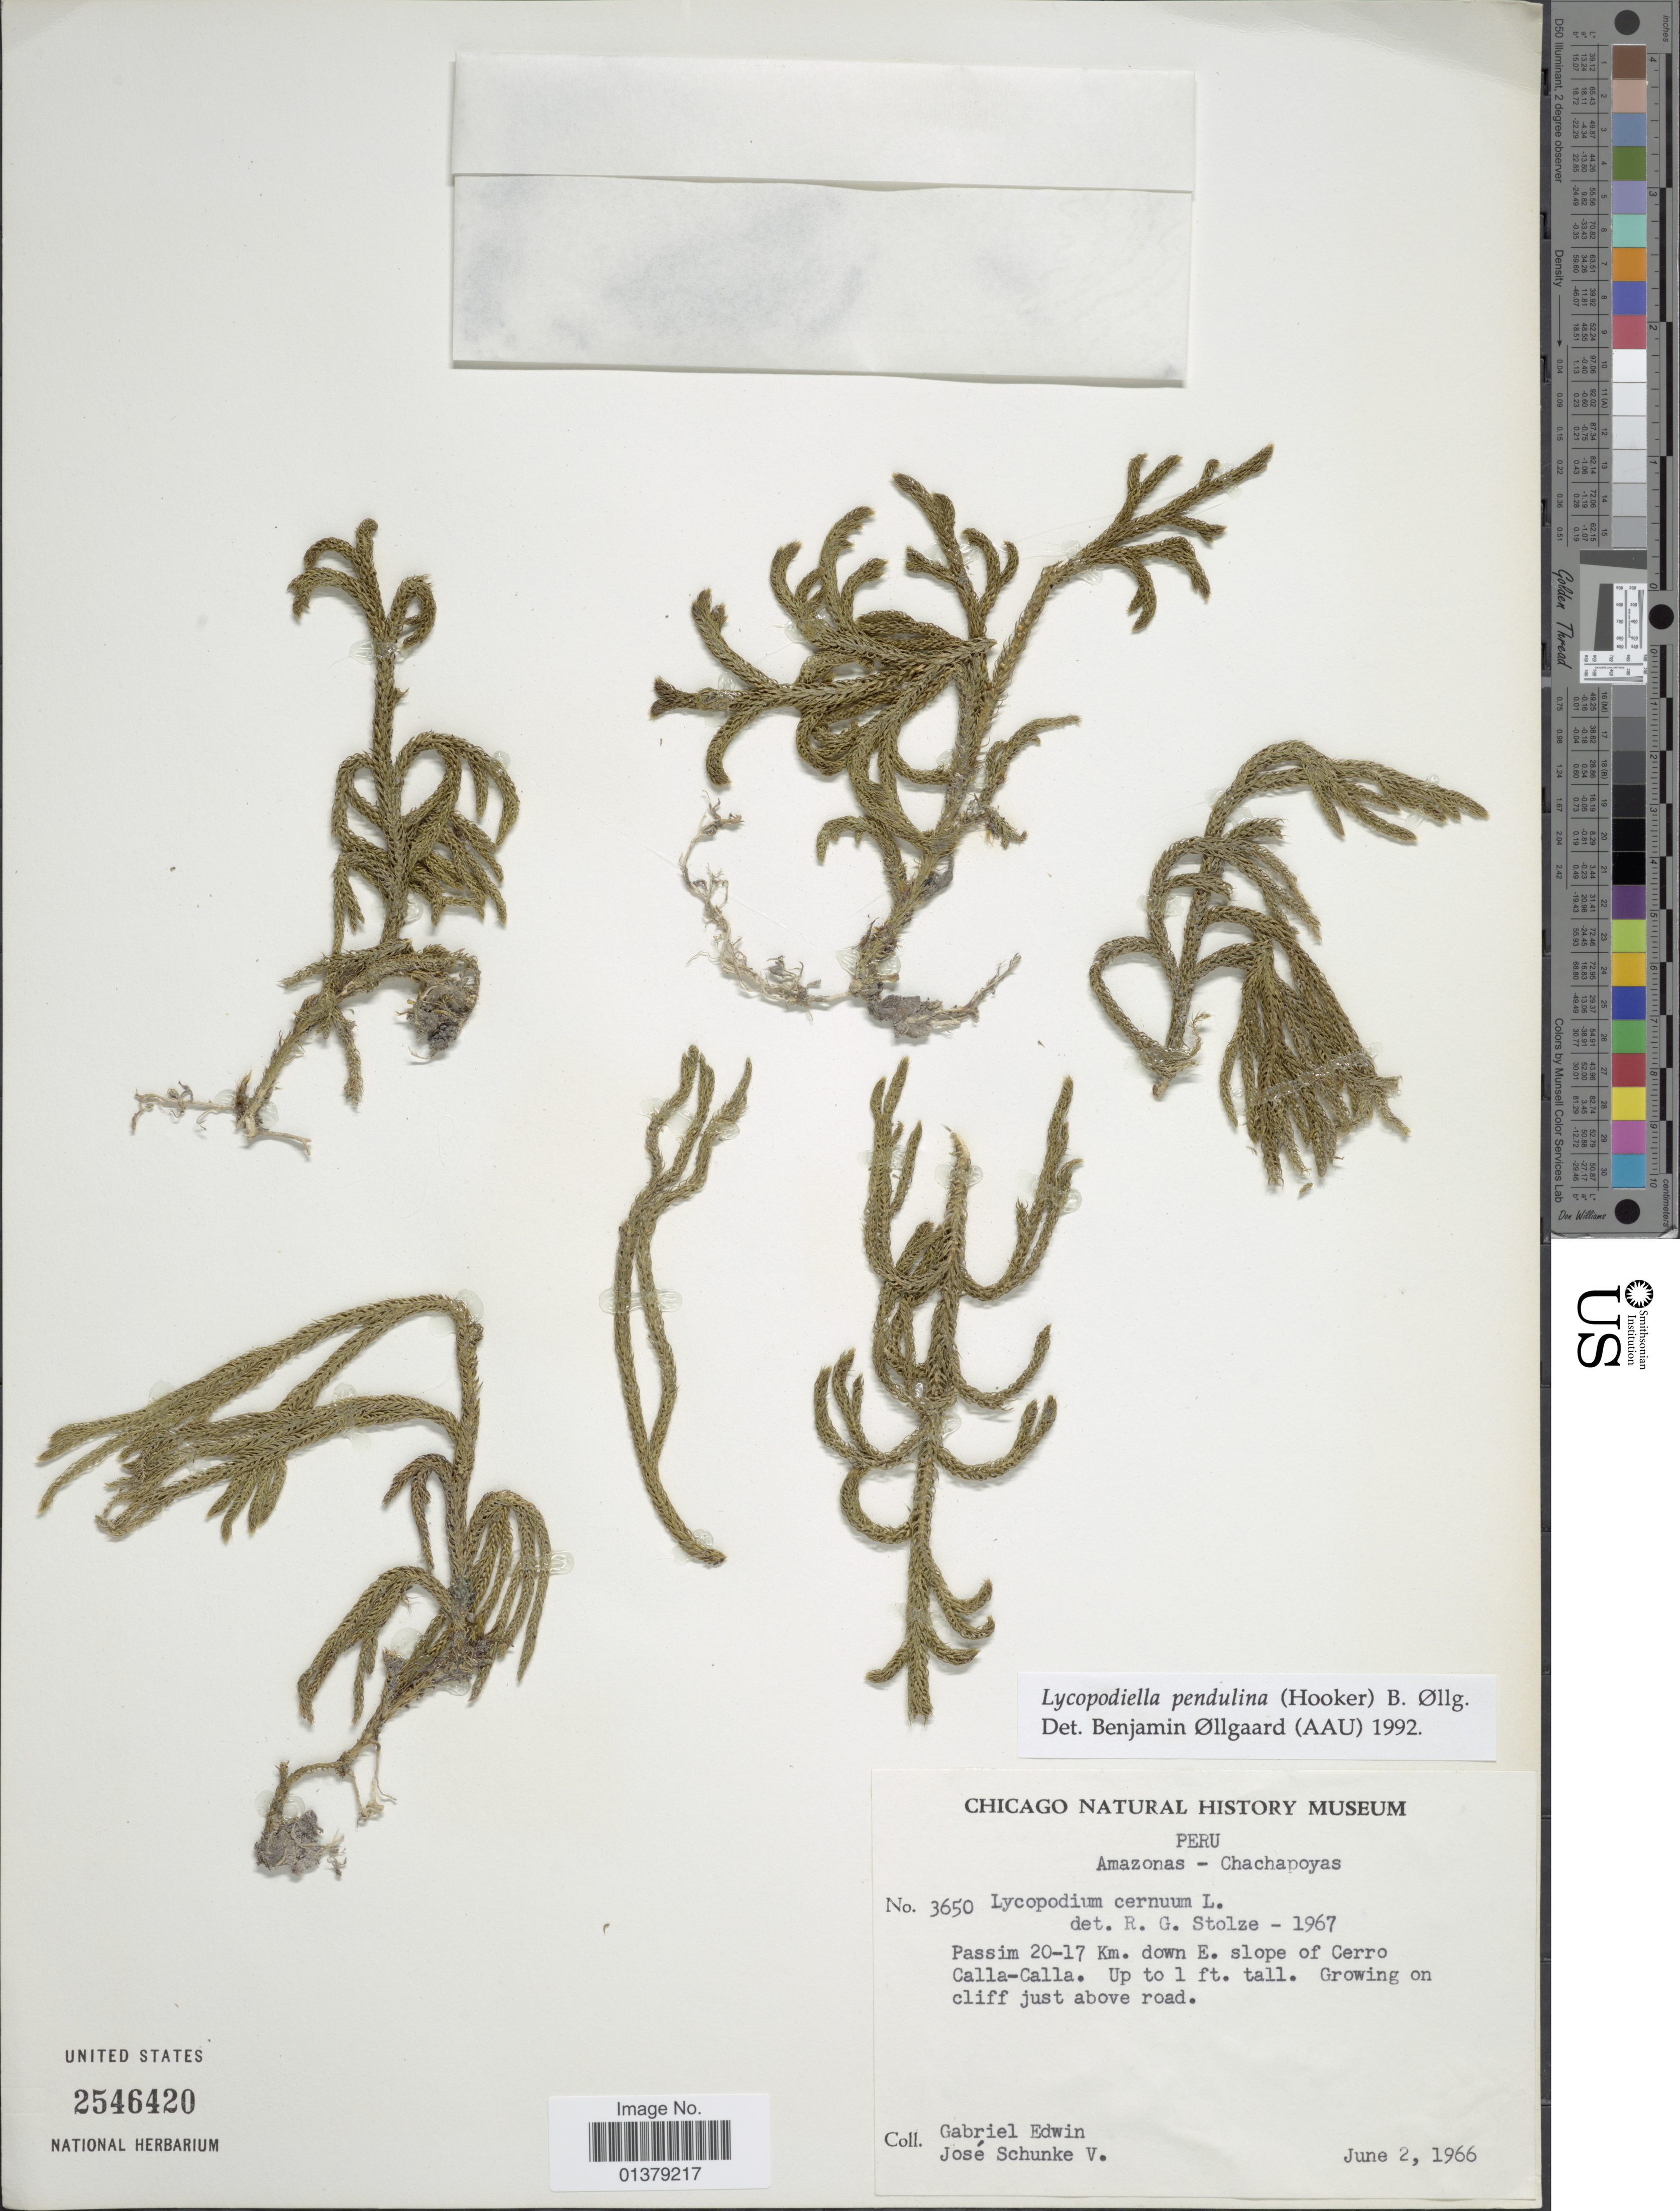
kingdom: Plantae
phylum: Tracheophyta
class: Lycopodiopsida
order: Lycopodiales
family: Lycopodiaceae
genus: Palhinhaea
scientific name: Palhinhaea pendulina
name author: (Hook.) Holub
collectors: G. Edwin & J. Schunke Vigo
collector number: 3650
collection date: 1966-06-02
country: Peru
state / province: Amazonas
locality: Chachapoyas, passim 20-17 km down E slope of Cerro Calla-Calla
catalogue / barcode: US 2546420